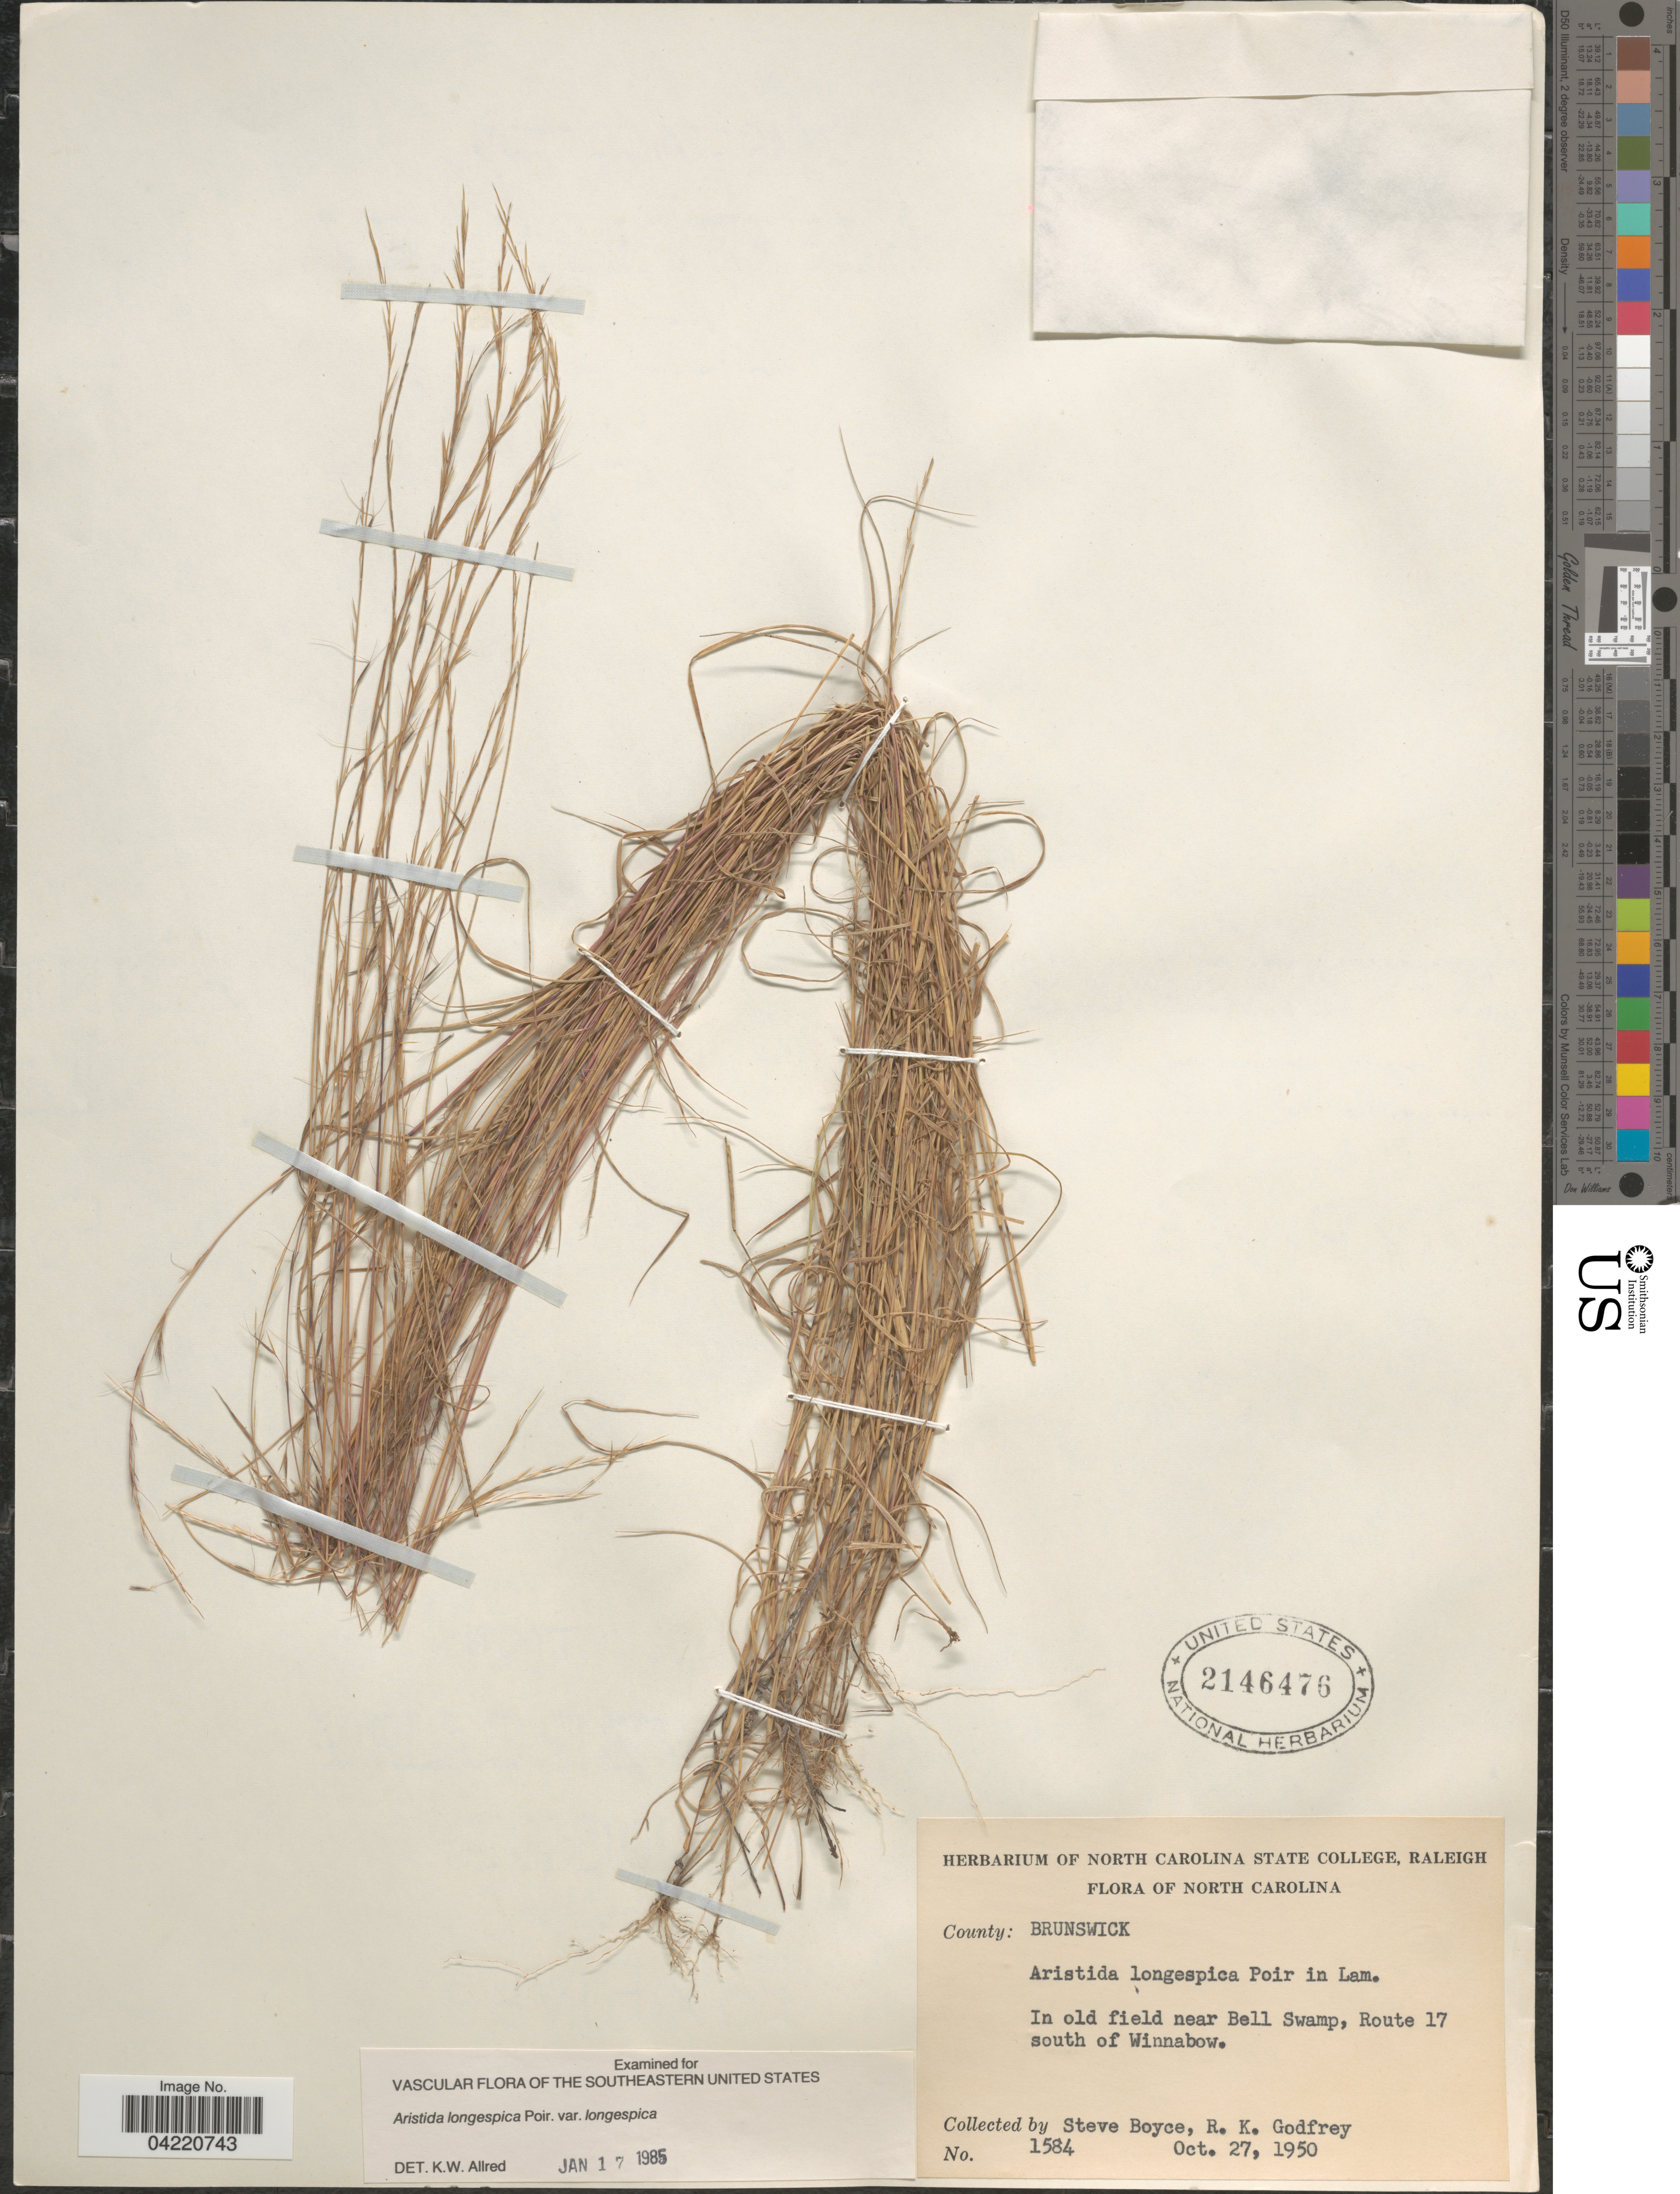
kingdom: Plantae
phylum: Tracheophyta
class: Liliopsida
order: Poales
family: Poaceae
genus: Aristida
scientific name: Aristida longespica var. longespica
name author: Poir.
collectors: S. Boyce & R. K. Godfrey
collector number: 1584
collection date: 1950-10-27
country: United States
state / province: North Carolina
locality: County: Brunswick. In old field near Bell Swamp, Route 17 south of Winnabow.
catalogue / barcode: US 2146476